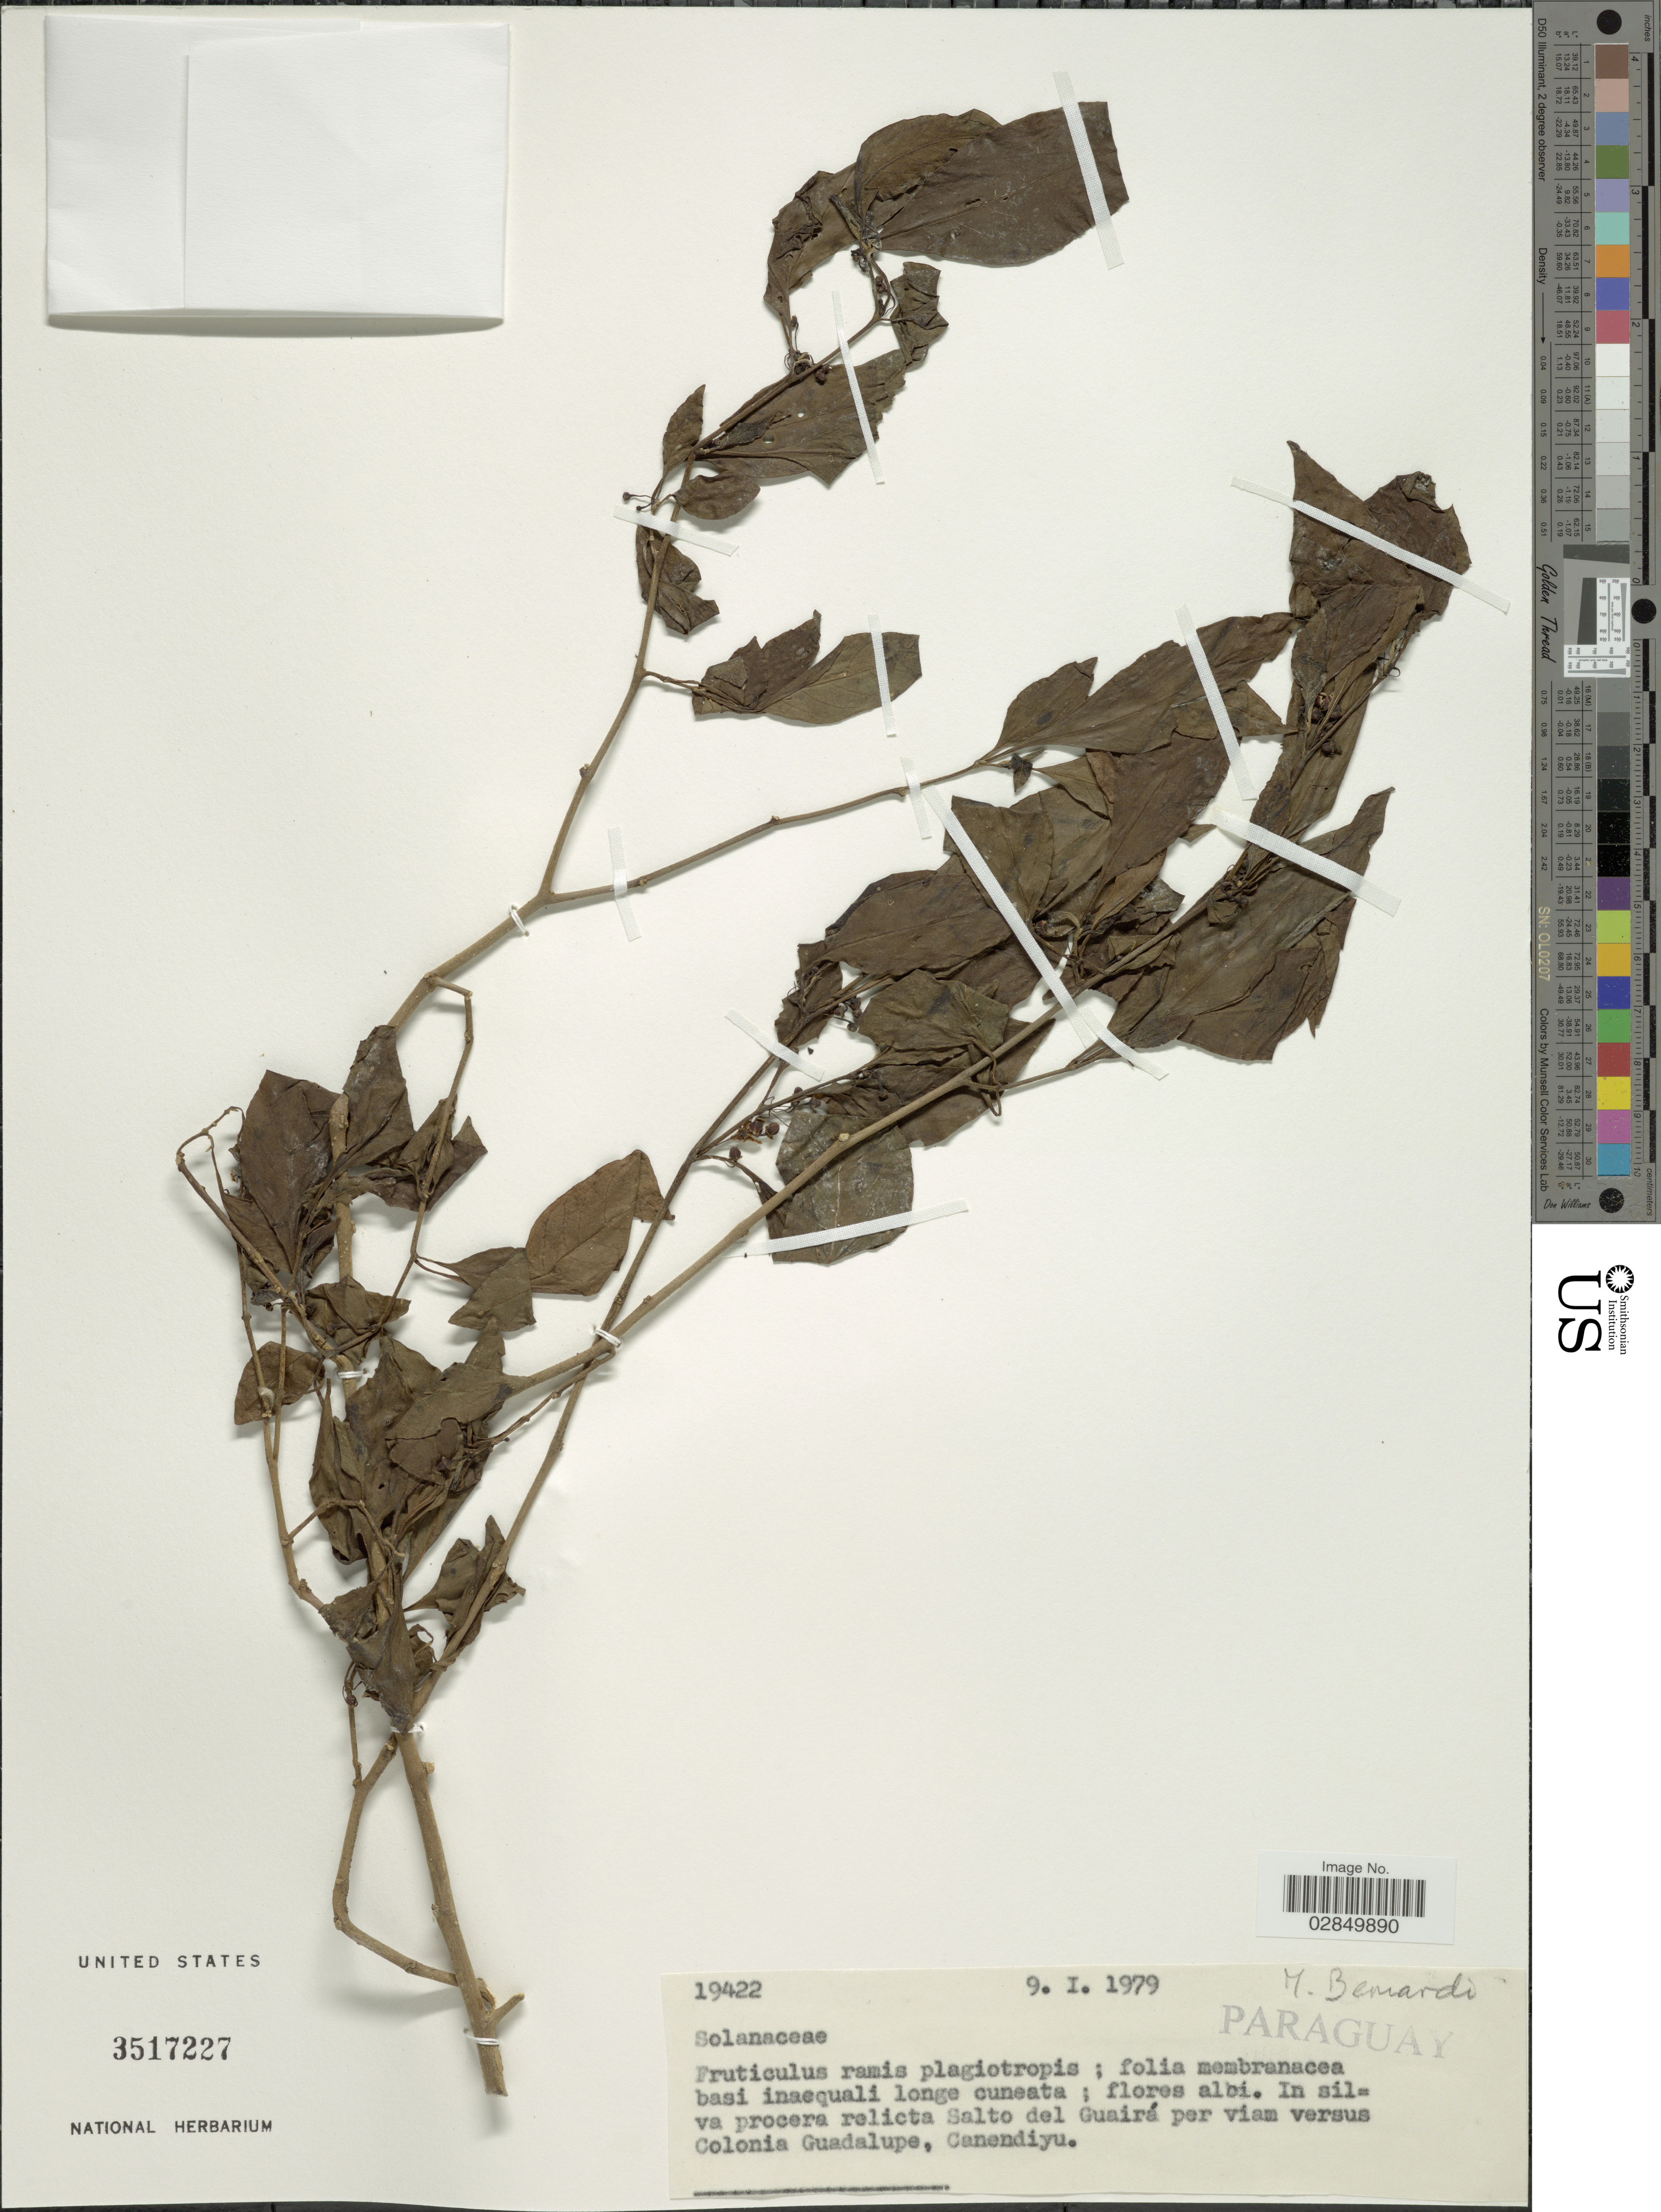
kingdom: Plantae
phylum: Tracheophyta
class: Magnoliopsida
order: Solanales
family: Solanaceae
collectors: M. Bernardi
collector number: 19422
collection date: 1979-01-09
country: Paraguay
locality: In silva procera relicta Salto del Guairá per viam versus Colonia Guadalupe, Canendiyu.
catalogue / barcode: US 3517227